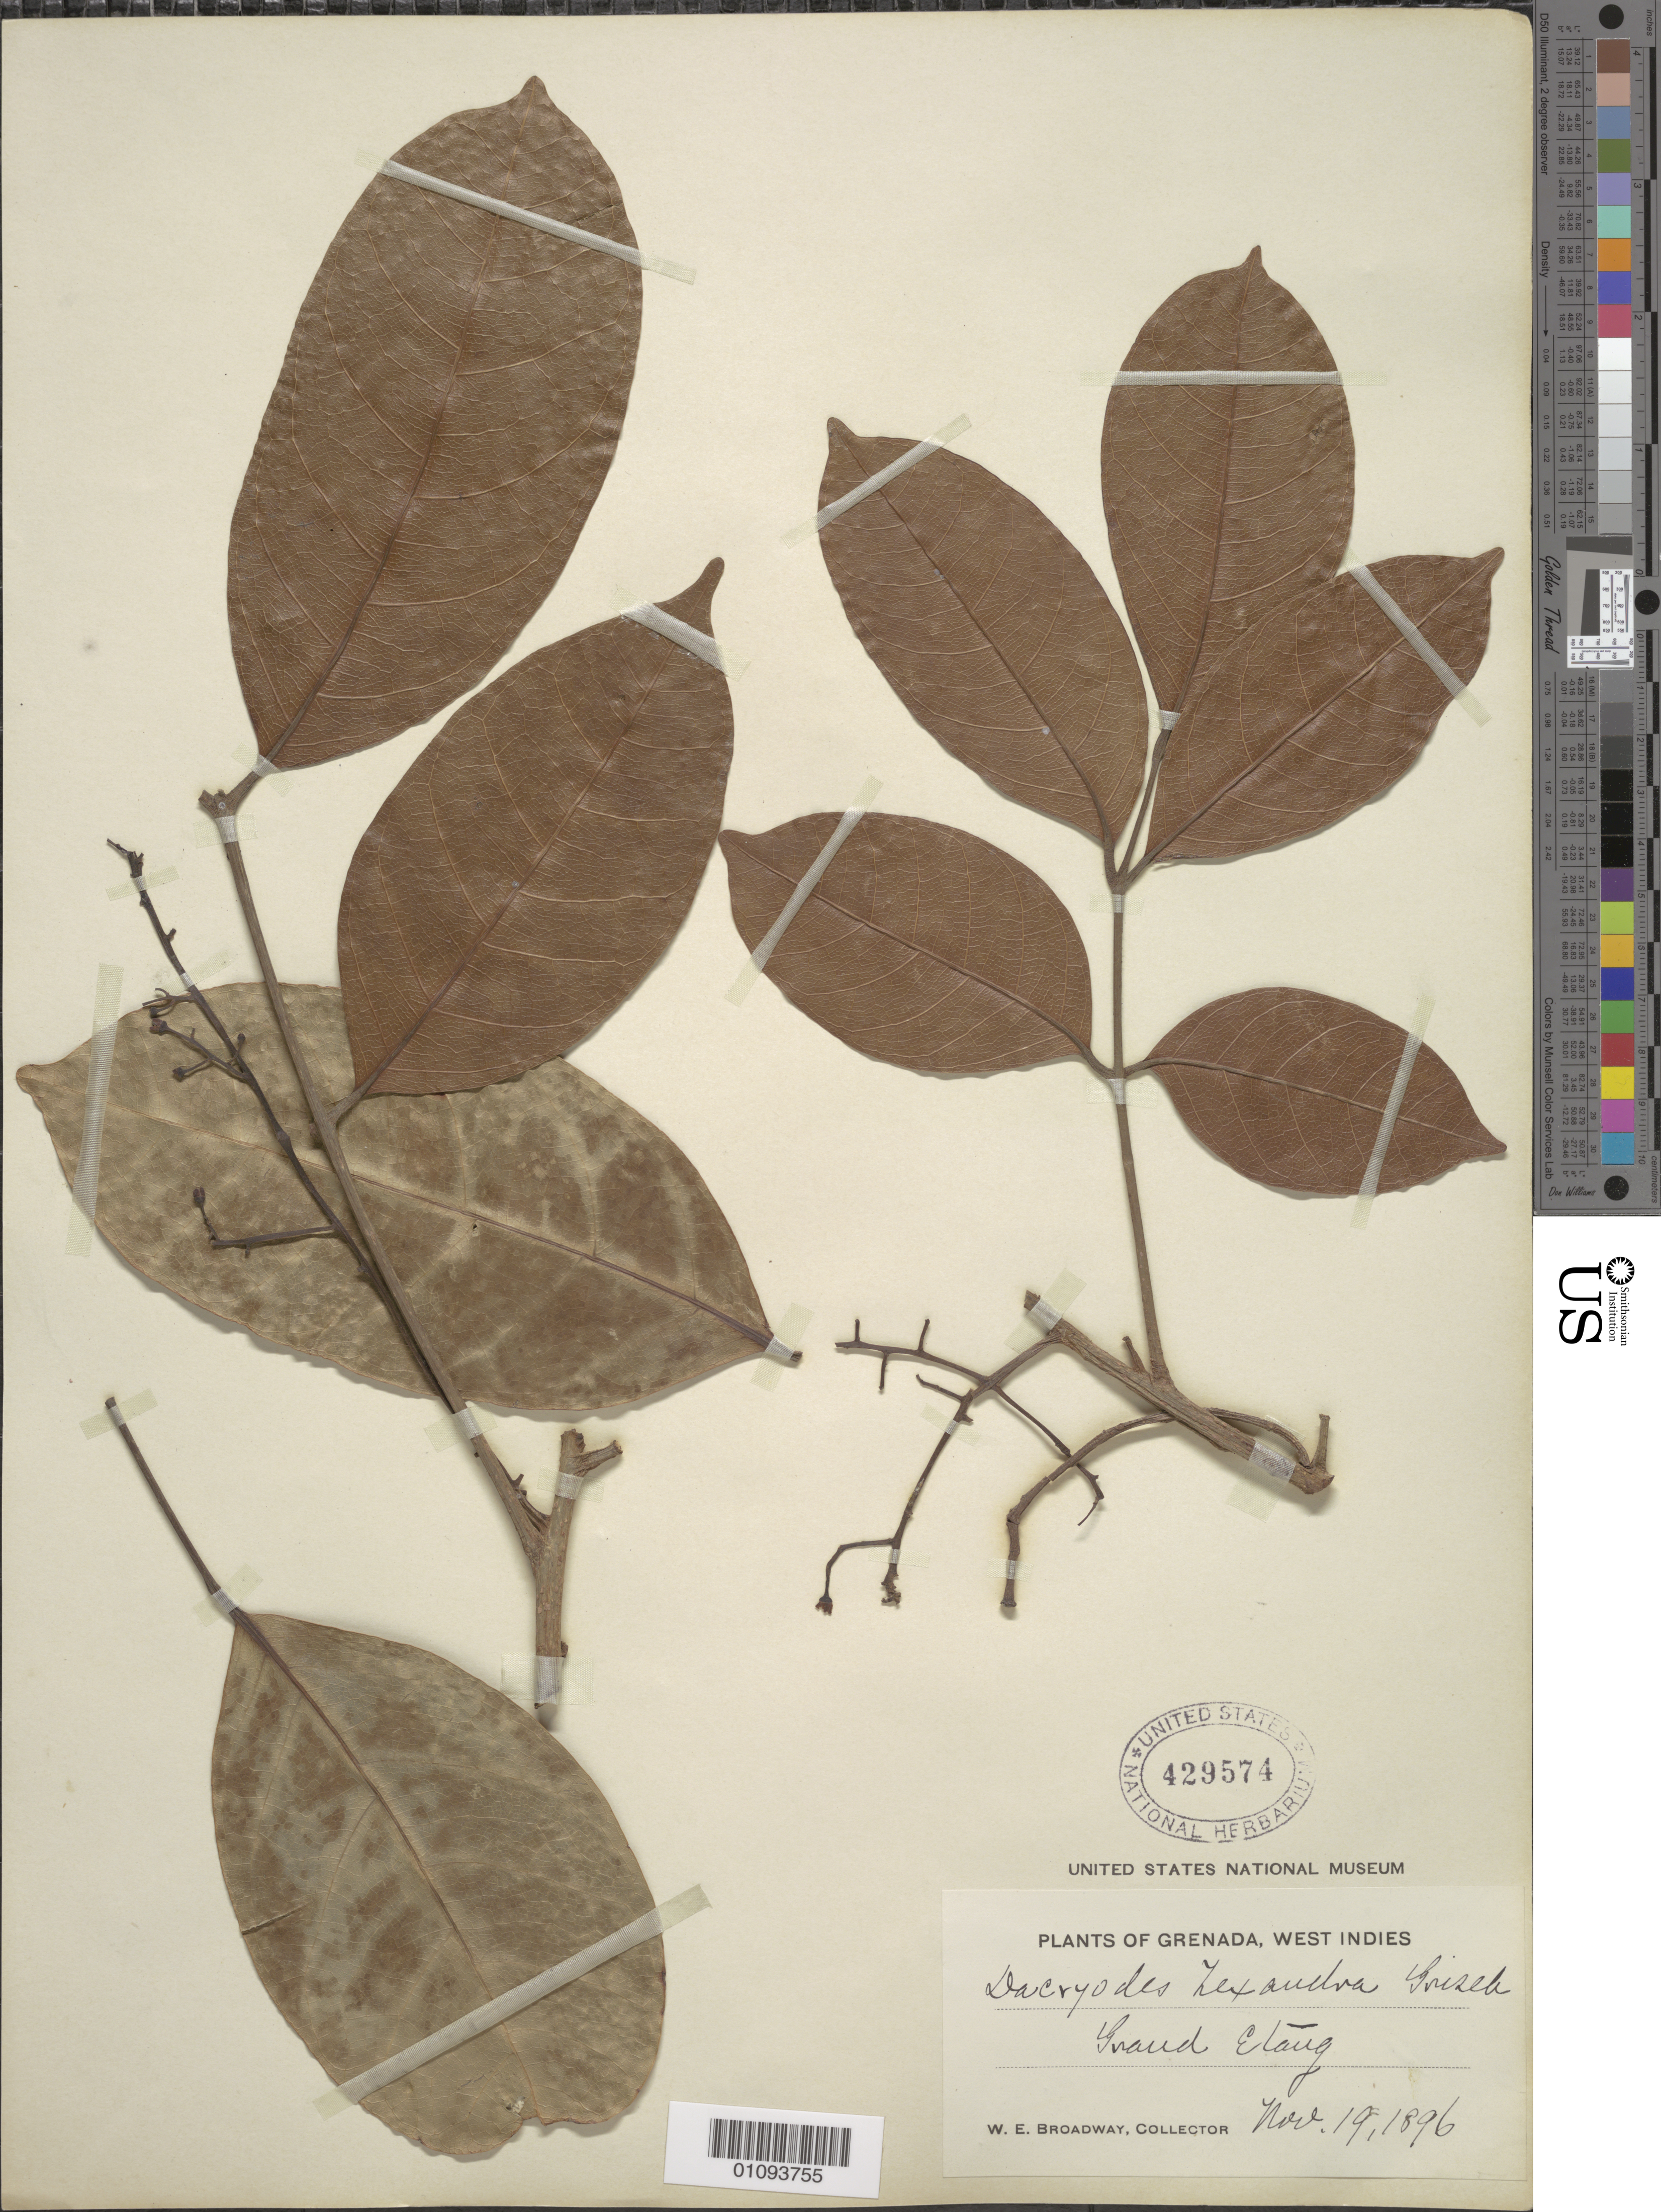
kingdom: Plantae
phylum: Tracheophyta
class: Magnoliopsida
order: Sapindales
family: Burseraceae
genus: Dacryodes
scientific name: Dacryodes hexandra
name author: (Ham.) Griseb.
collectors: W. E. Broadway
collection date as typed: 19 Nov 1896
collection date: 1896-11-19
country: Grenada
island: Grenada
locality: Grand Etang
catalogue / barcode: US 429574